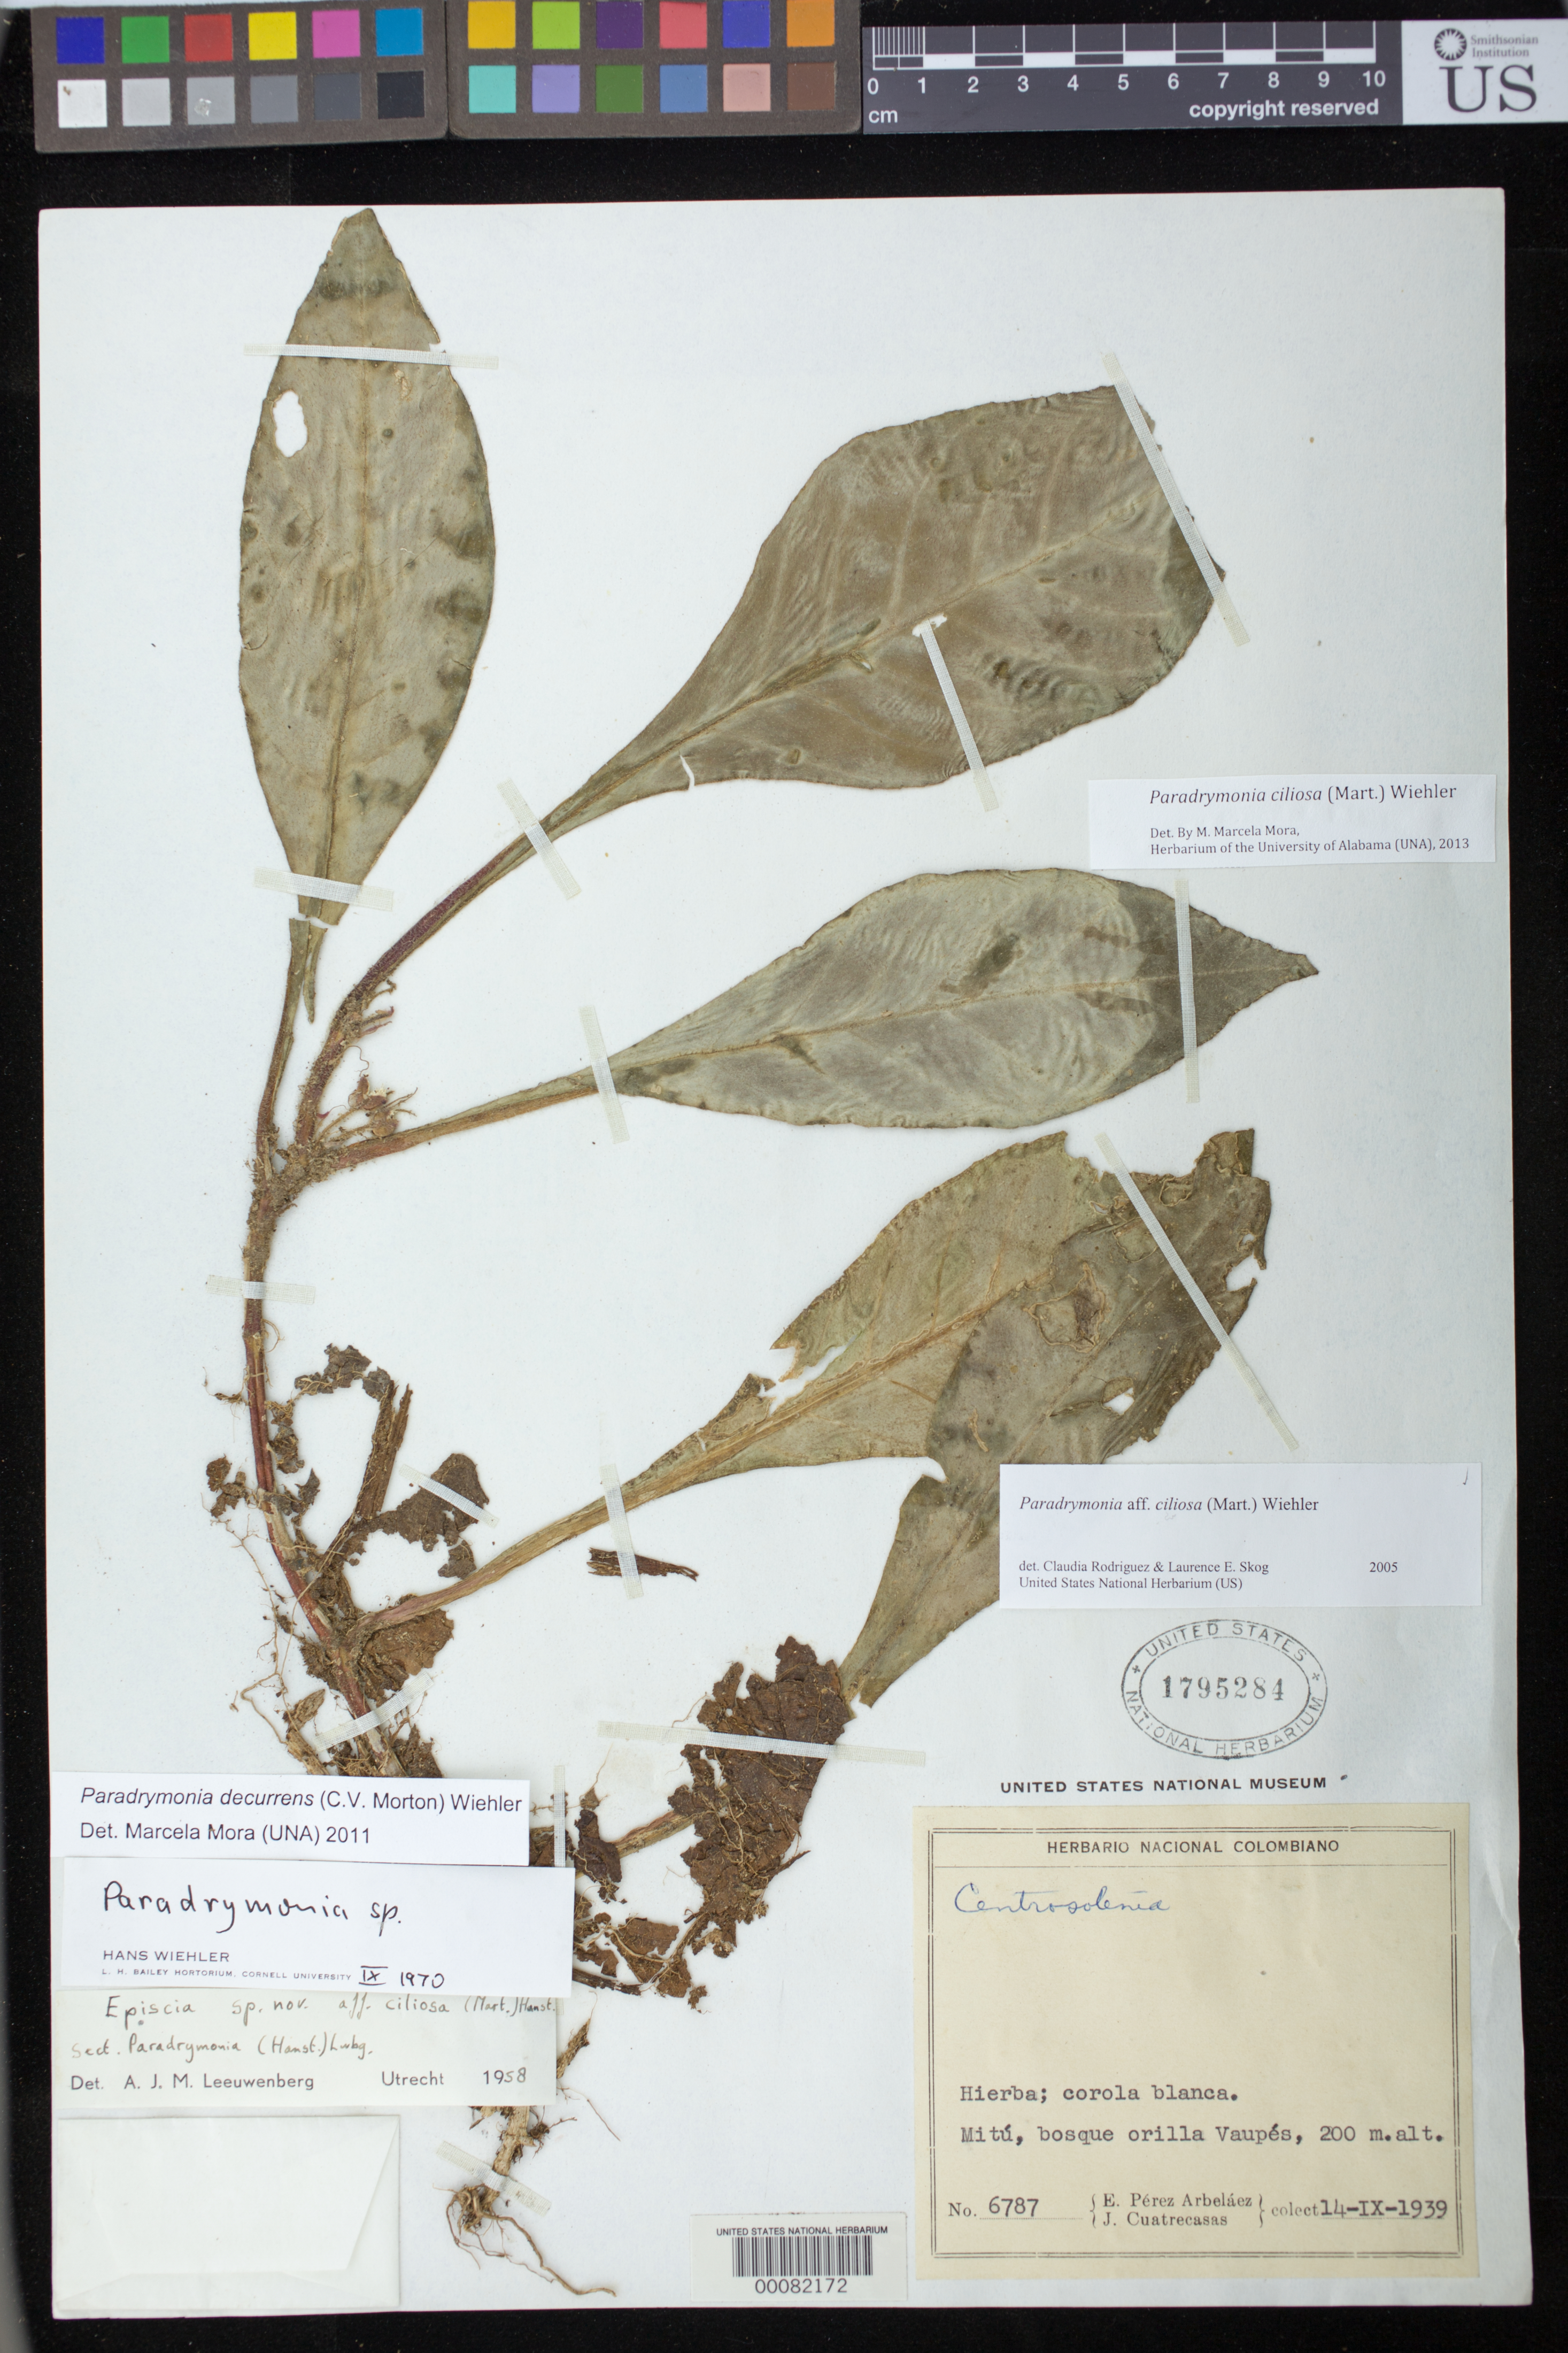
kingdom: Plantae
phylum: Tracheophyta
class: Magnoliopsida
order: Lamiales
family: Gesneriaceae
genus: Paradrymonia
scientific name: Paradrymonia ciliosa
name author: (Mart.) Wiehler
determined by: Mora, M. Marcela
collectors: E. Pérez Arbeláez & J. Cuatrecasas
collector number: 6787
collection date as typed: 14 Sep 1939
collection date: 1939-09-14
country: Colombia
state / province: Vaupés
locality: Mitu, bosque orilla Vaupés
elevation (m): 200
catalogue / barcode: US 1795284